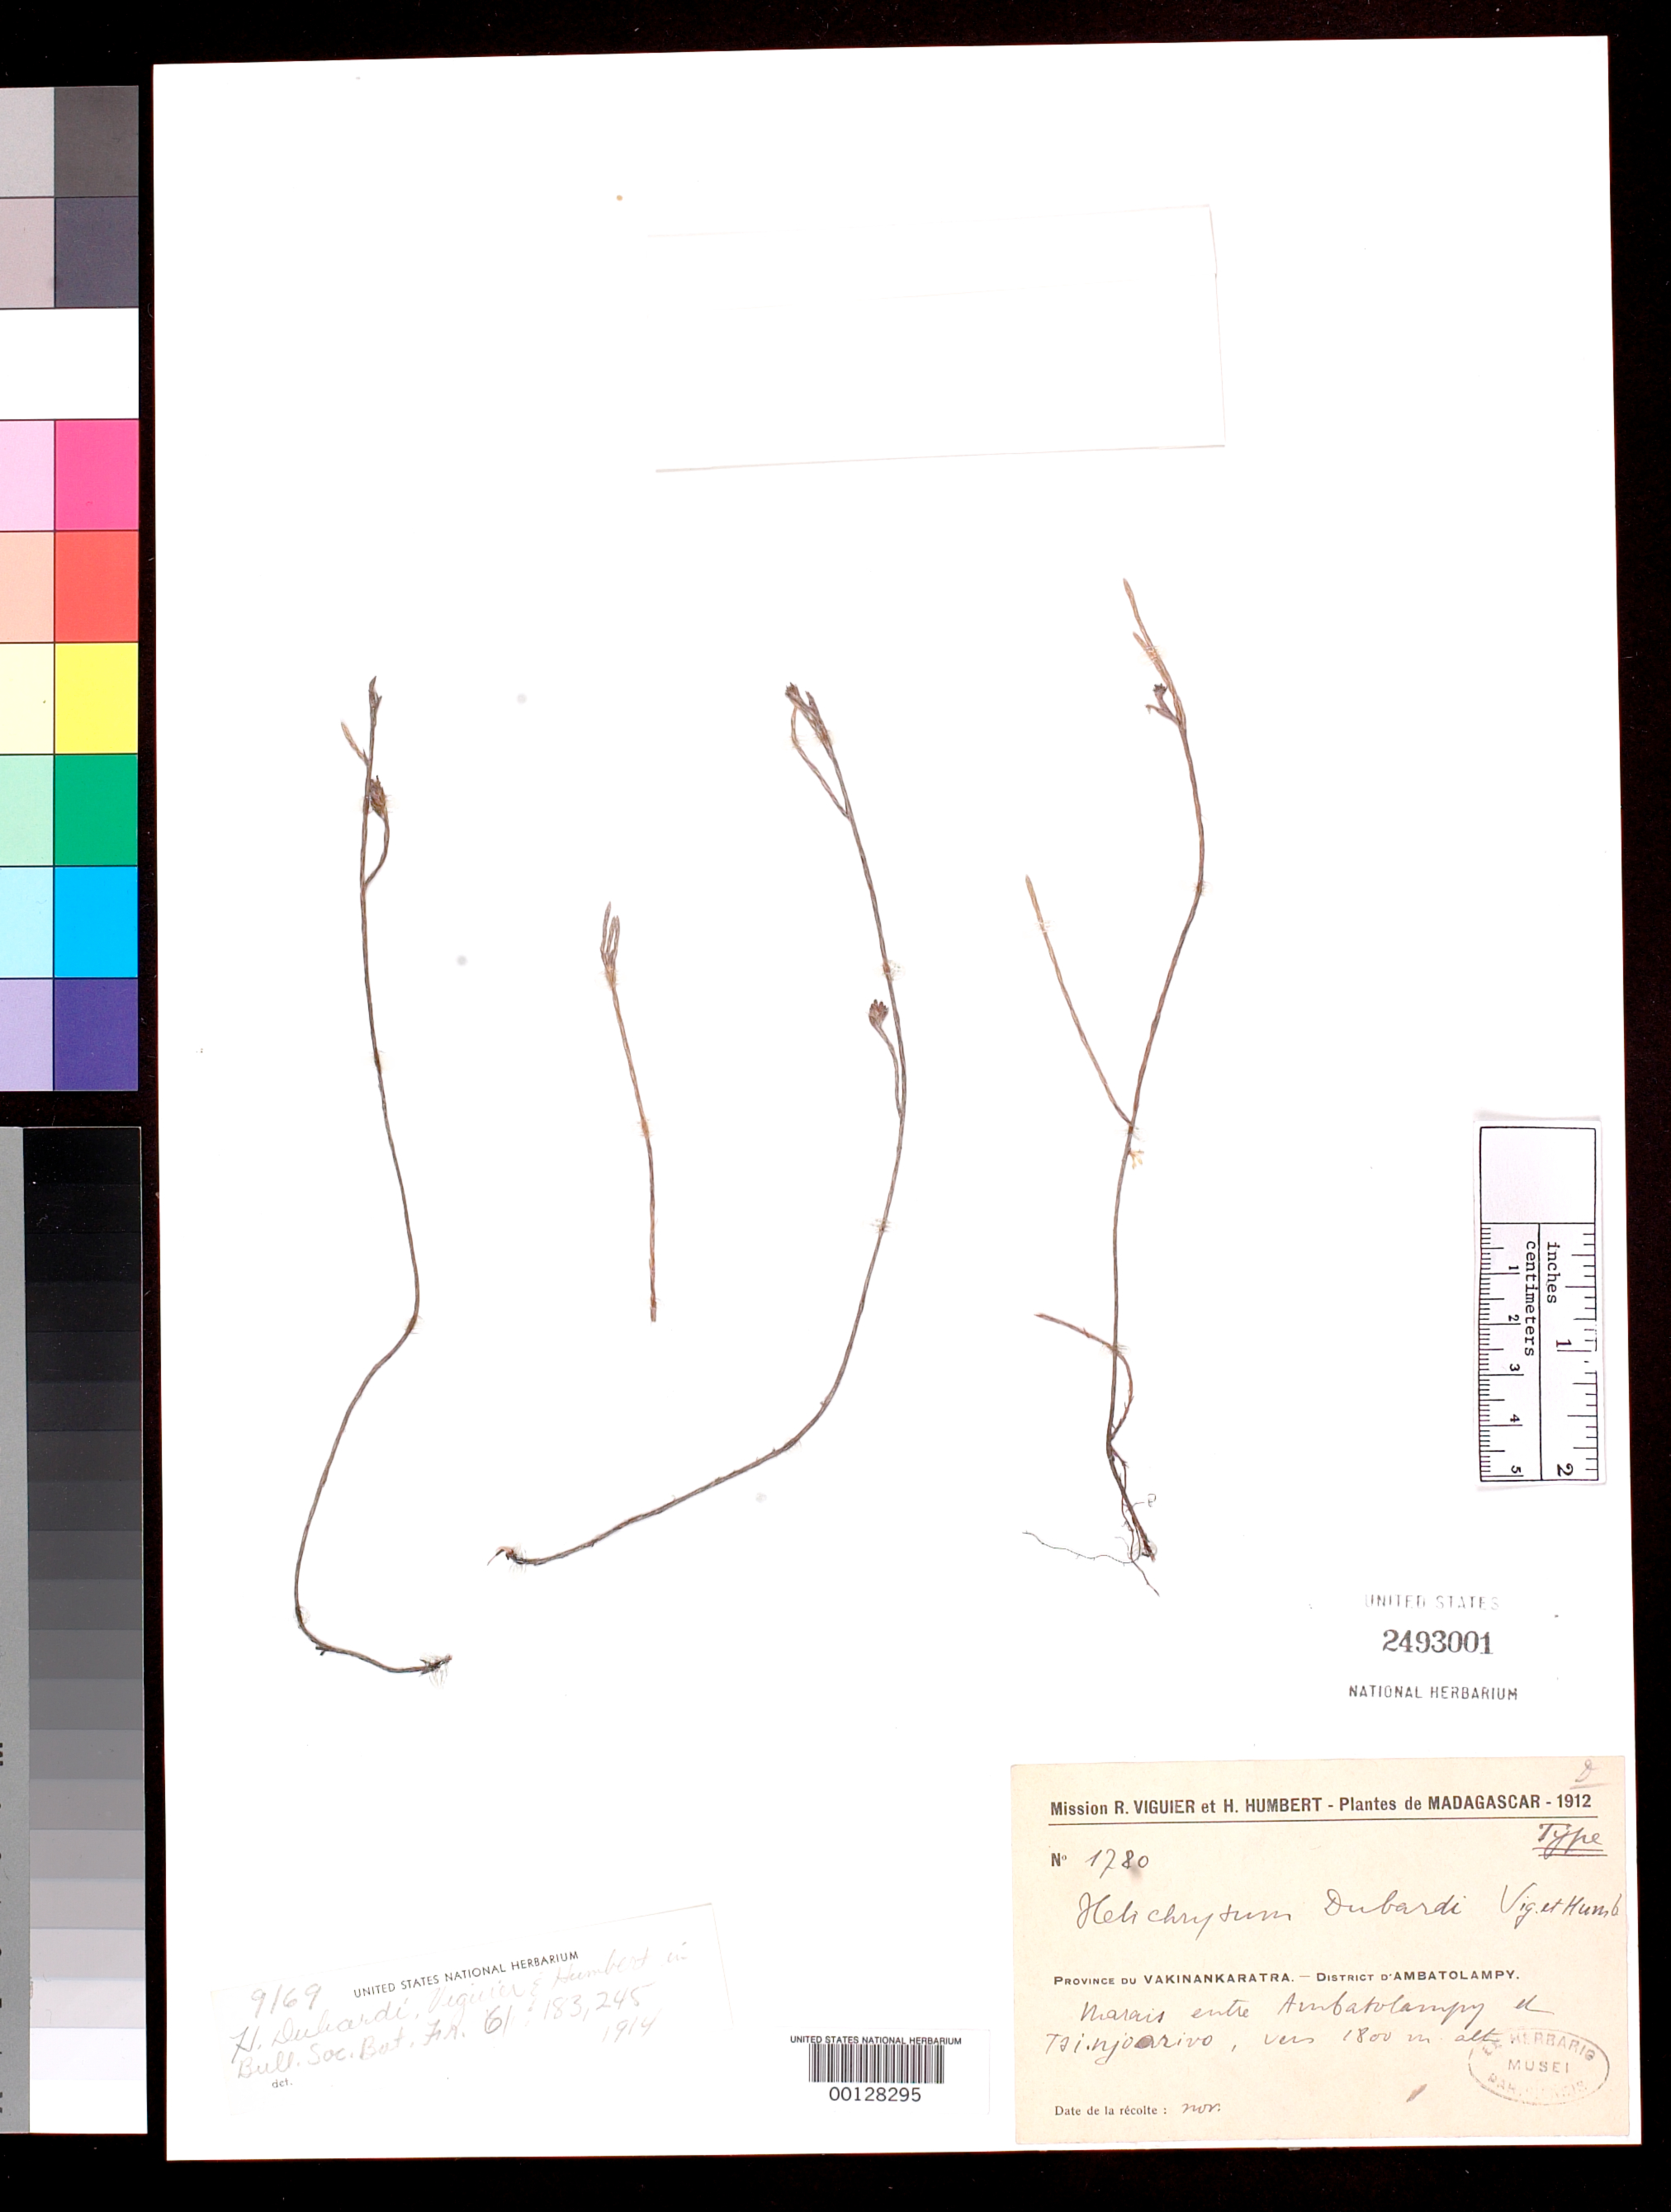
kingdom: Plantae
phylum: Tracheophyta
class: Magnoliopsida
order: Asterales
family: Asteraceae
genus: Helichrysum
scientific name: Helichrysum dubardi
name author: R. Vig. & Humbert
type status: Type Material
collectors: R. Viguier & H. Humbert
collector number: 1780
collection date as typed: Nov 1912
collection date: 1912-11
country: Madagascar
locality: Between Ambatolampy and Tsinjoarivo.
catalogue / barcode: US 2493001